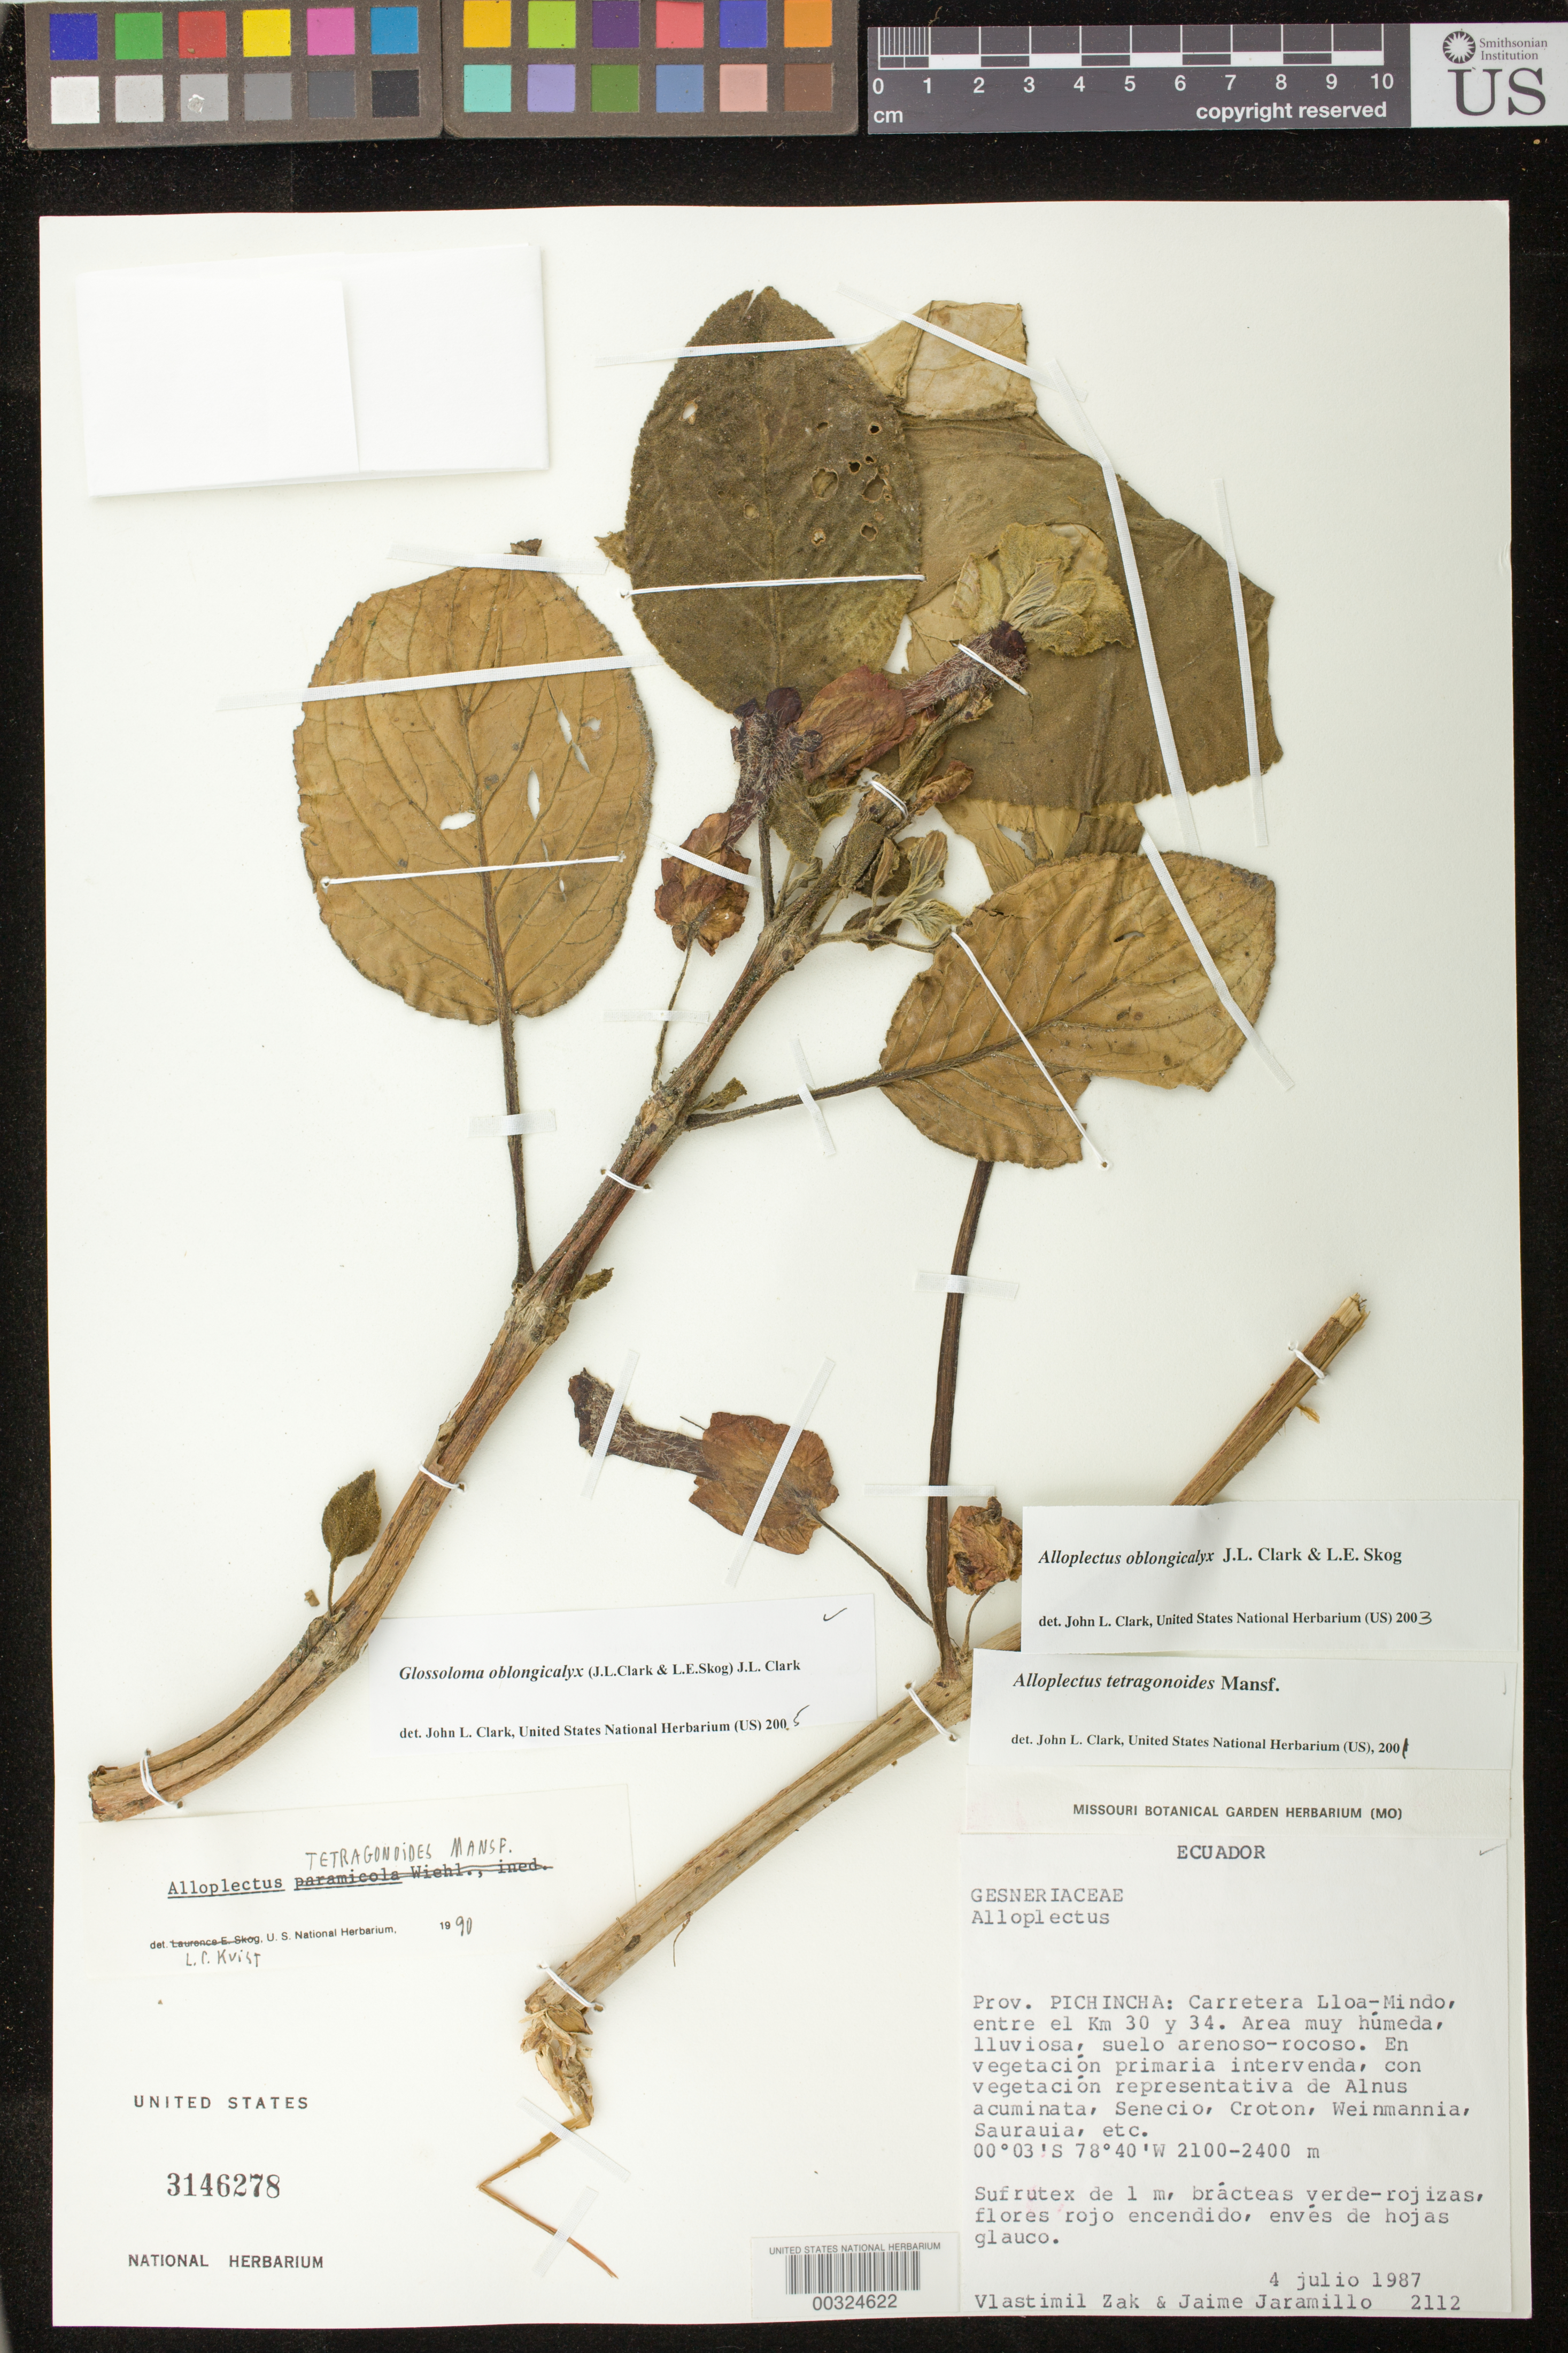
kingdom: Plantae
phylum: Tracheophyta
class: Magnoliopsida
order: Lamiales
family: Gesneriaceae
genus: Glossoloma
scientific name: Glossoloma oblongicalyx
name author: (J.L. Clark & L.E. Skog) J.L. Clark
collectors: V. Zak & J. L. Jaramillo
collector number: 2112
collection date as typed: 04 Jul 1987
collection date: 1987-07-04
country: Ecuador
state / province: Pichincha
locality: Carretera Lloa - Mindo, entre el Km 30 y 34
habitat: Area muy húmeda, lluviosa, suelo arenoso-rocoso; en vegetación primaria intervenda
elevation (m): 2100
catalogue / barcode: US 3146278